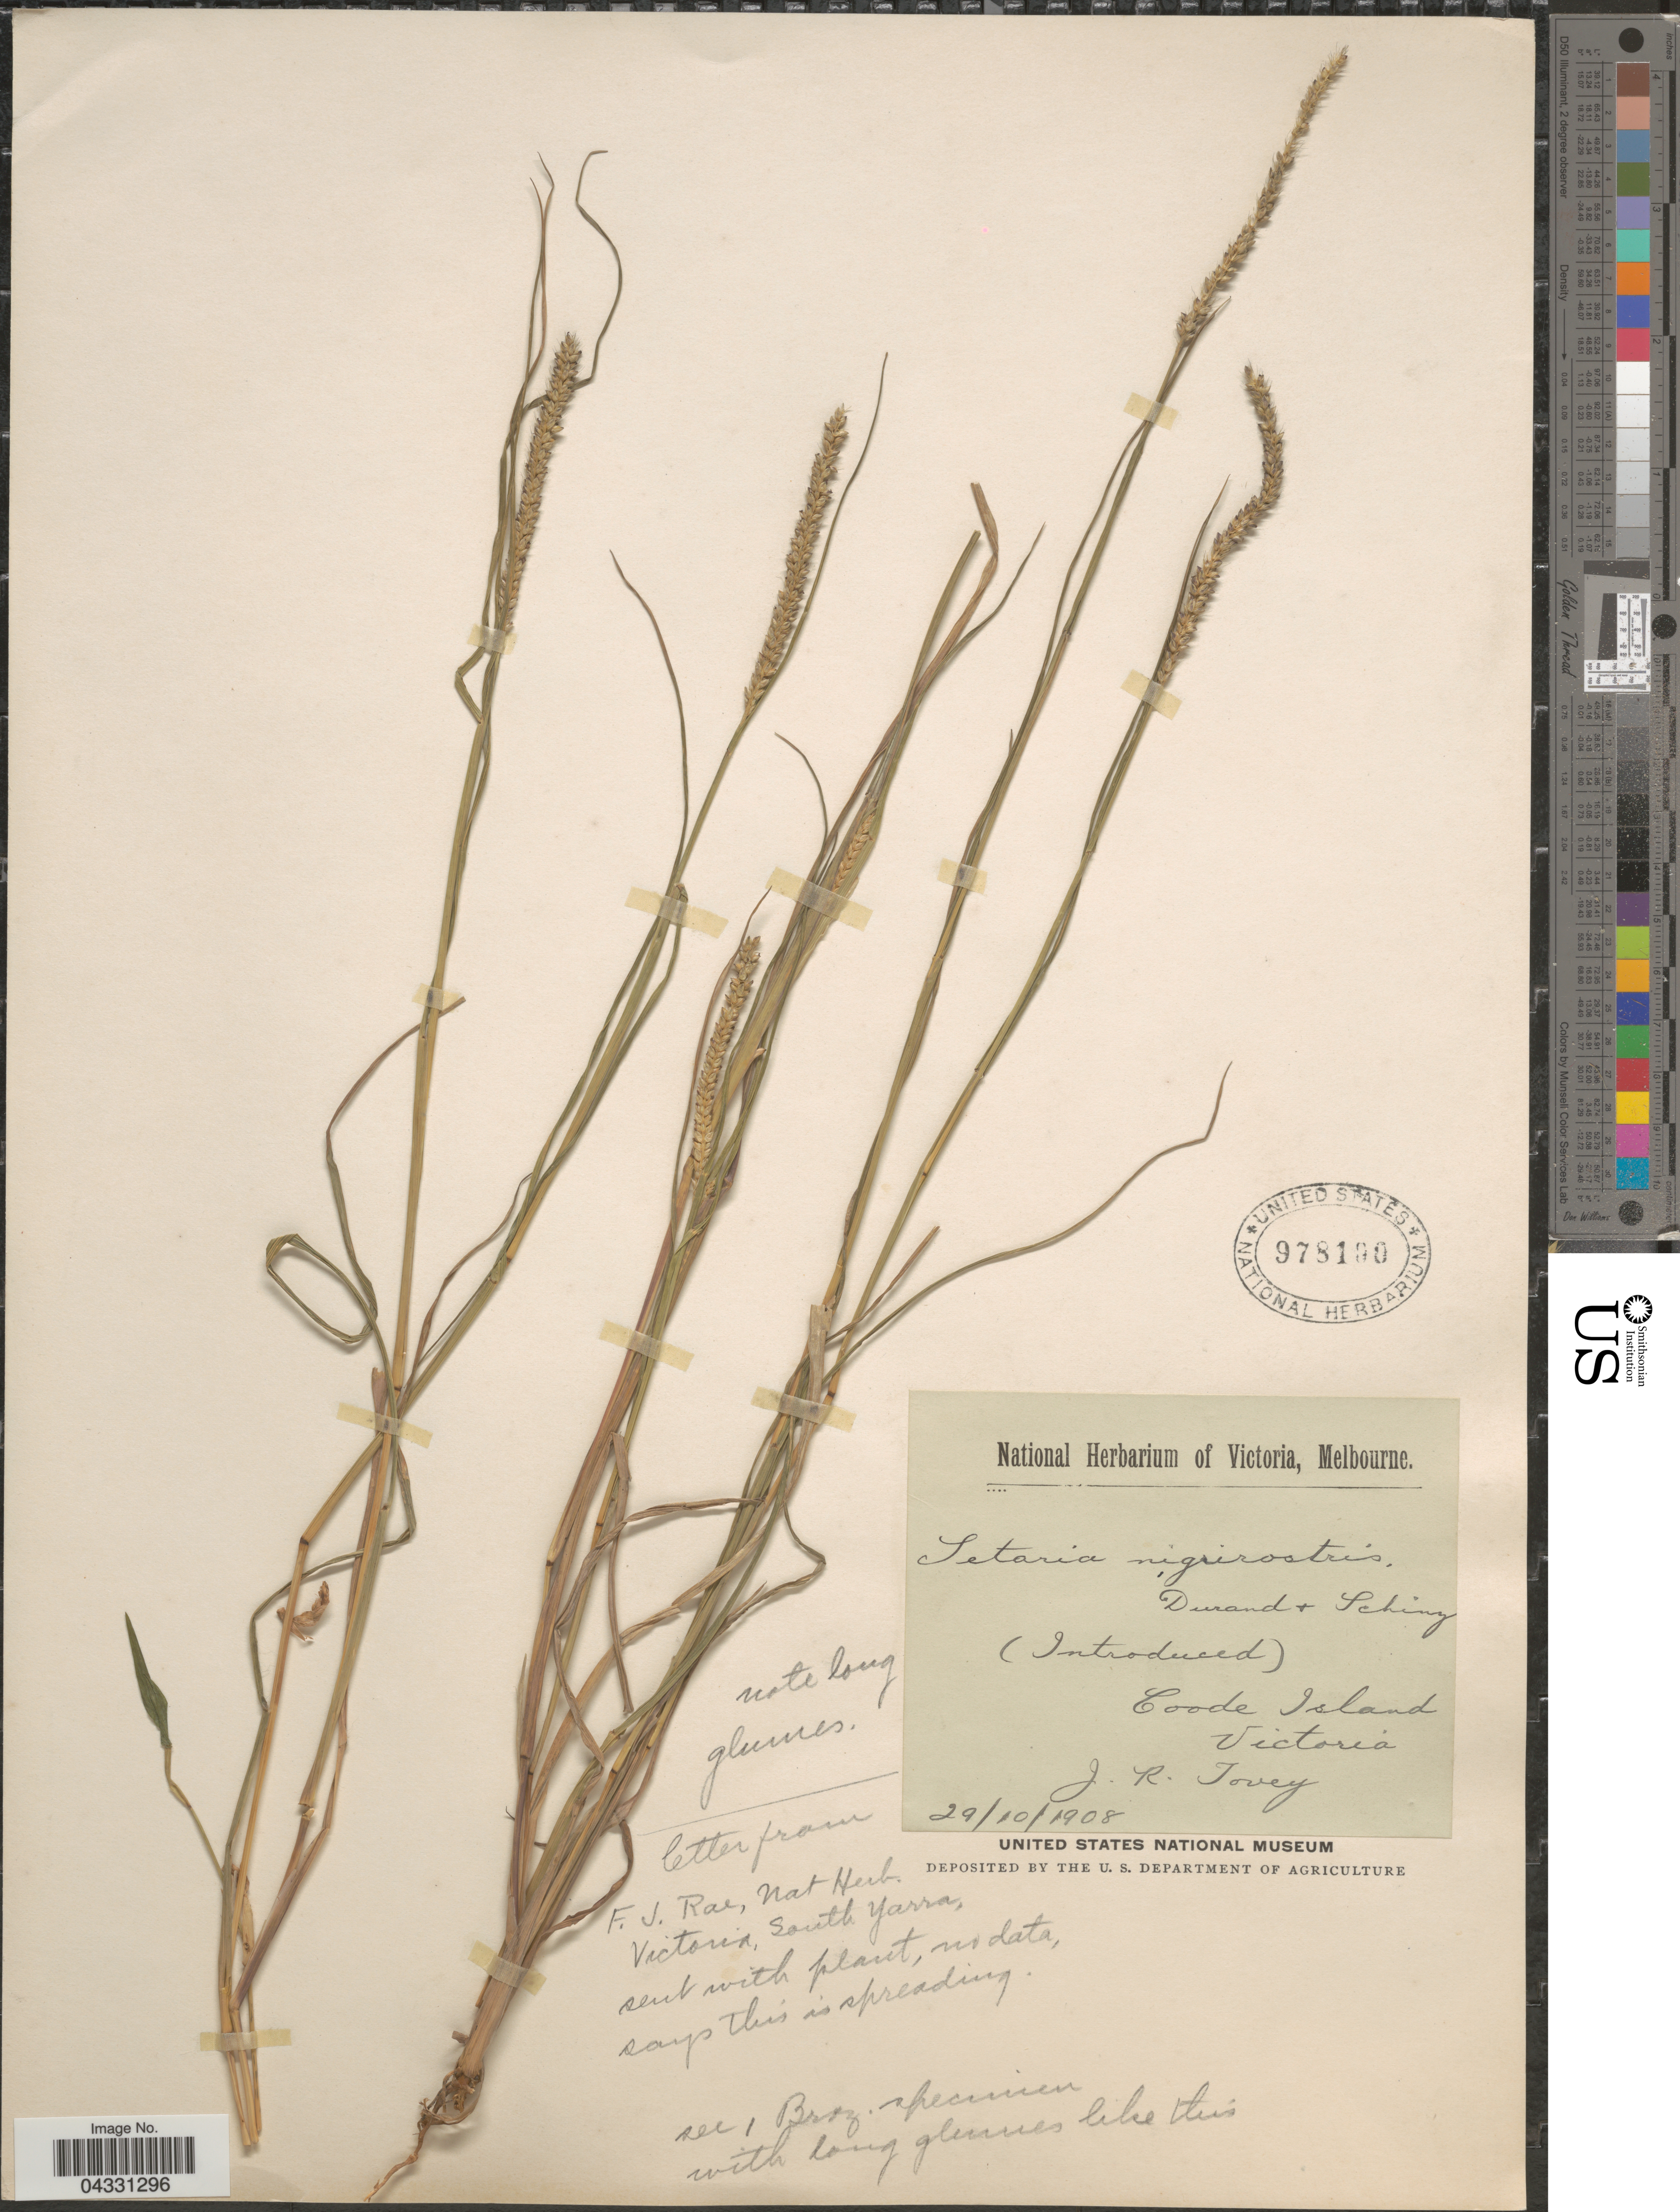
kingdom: Plantae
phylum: Tracheophyta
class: Liliopsida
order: Poales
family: Poaceae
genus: Setaria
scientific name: Setaria sp.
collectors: J. Tovey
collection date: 1908-10-29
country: Australia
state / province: Victoria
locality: Coode Island. Victoria.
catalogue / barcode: US 978190